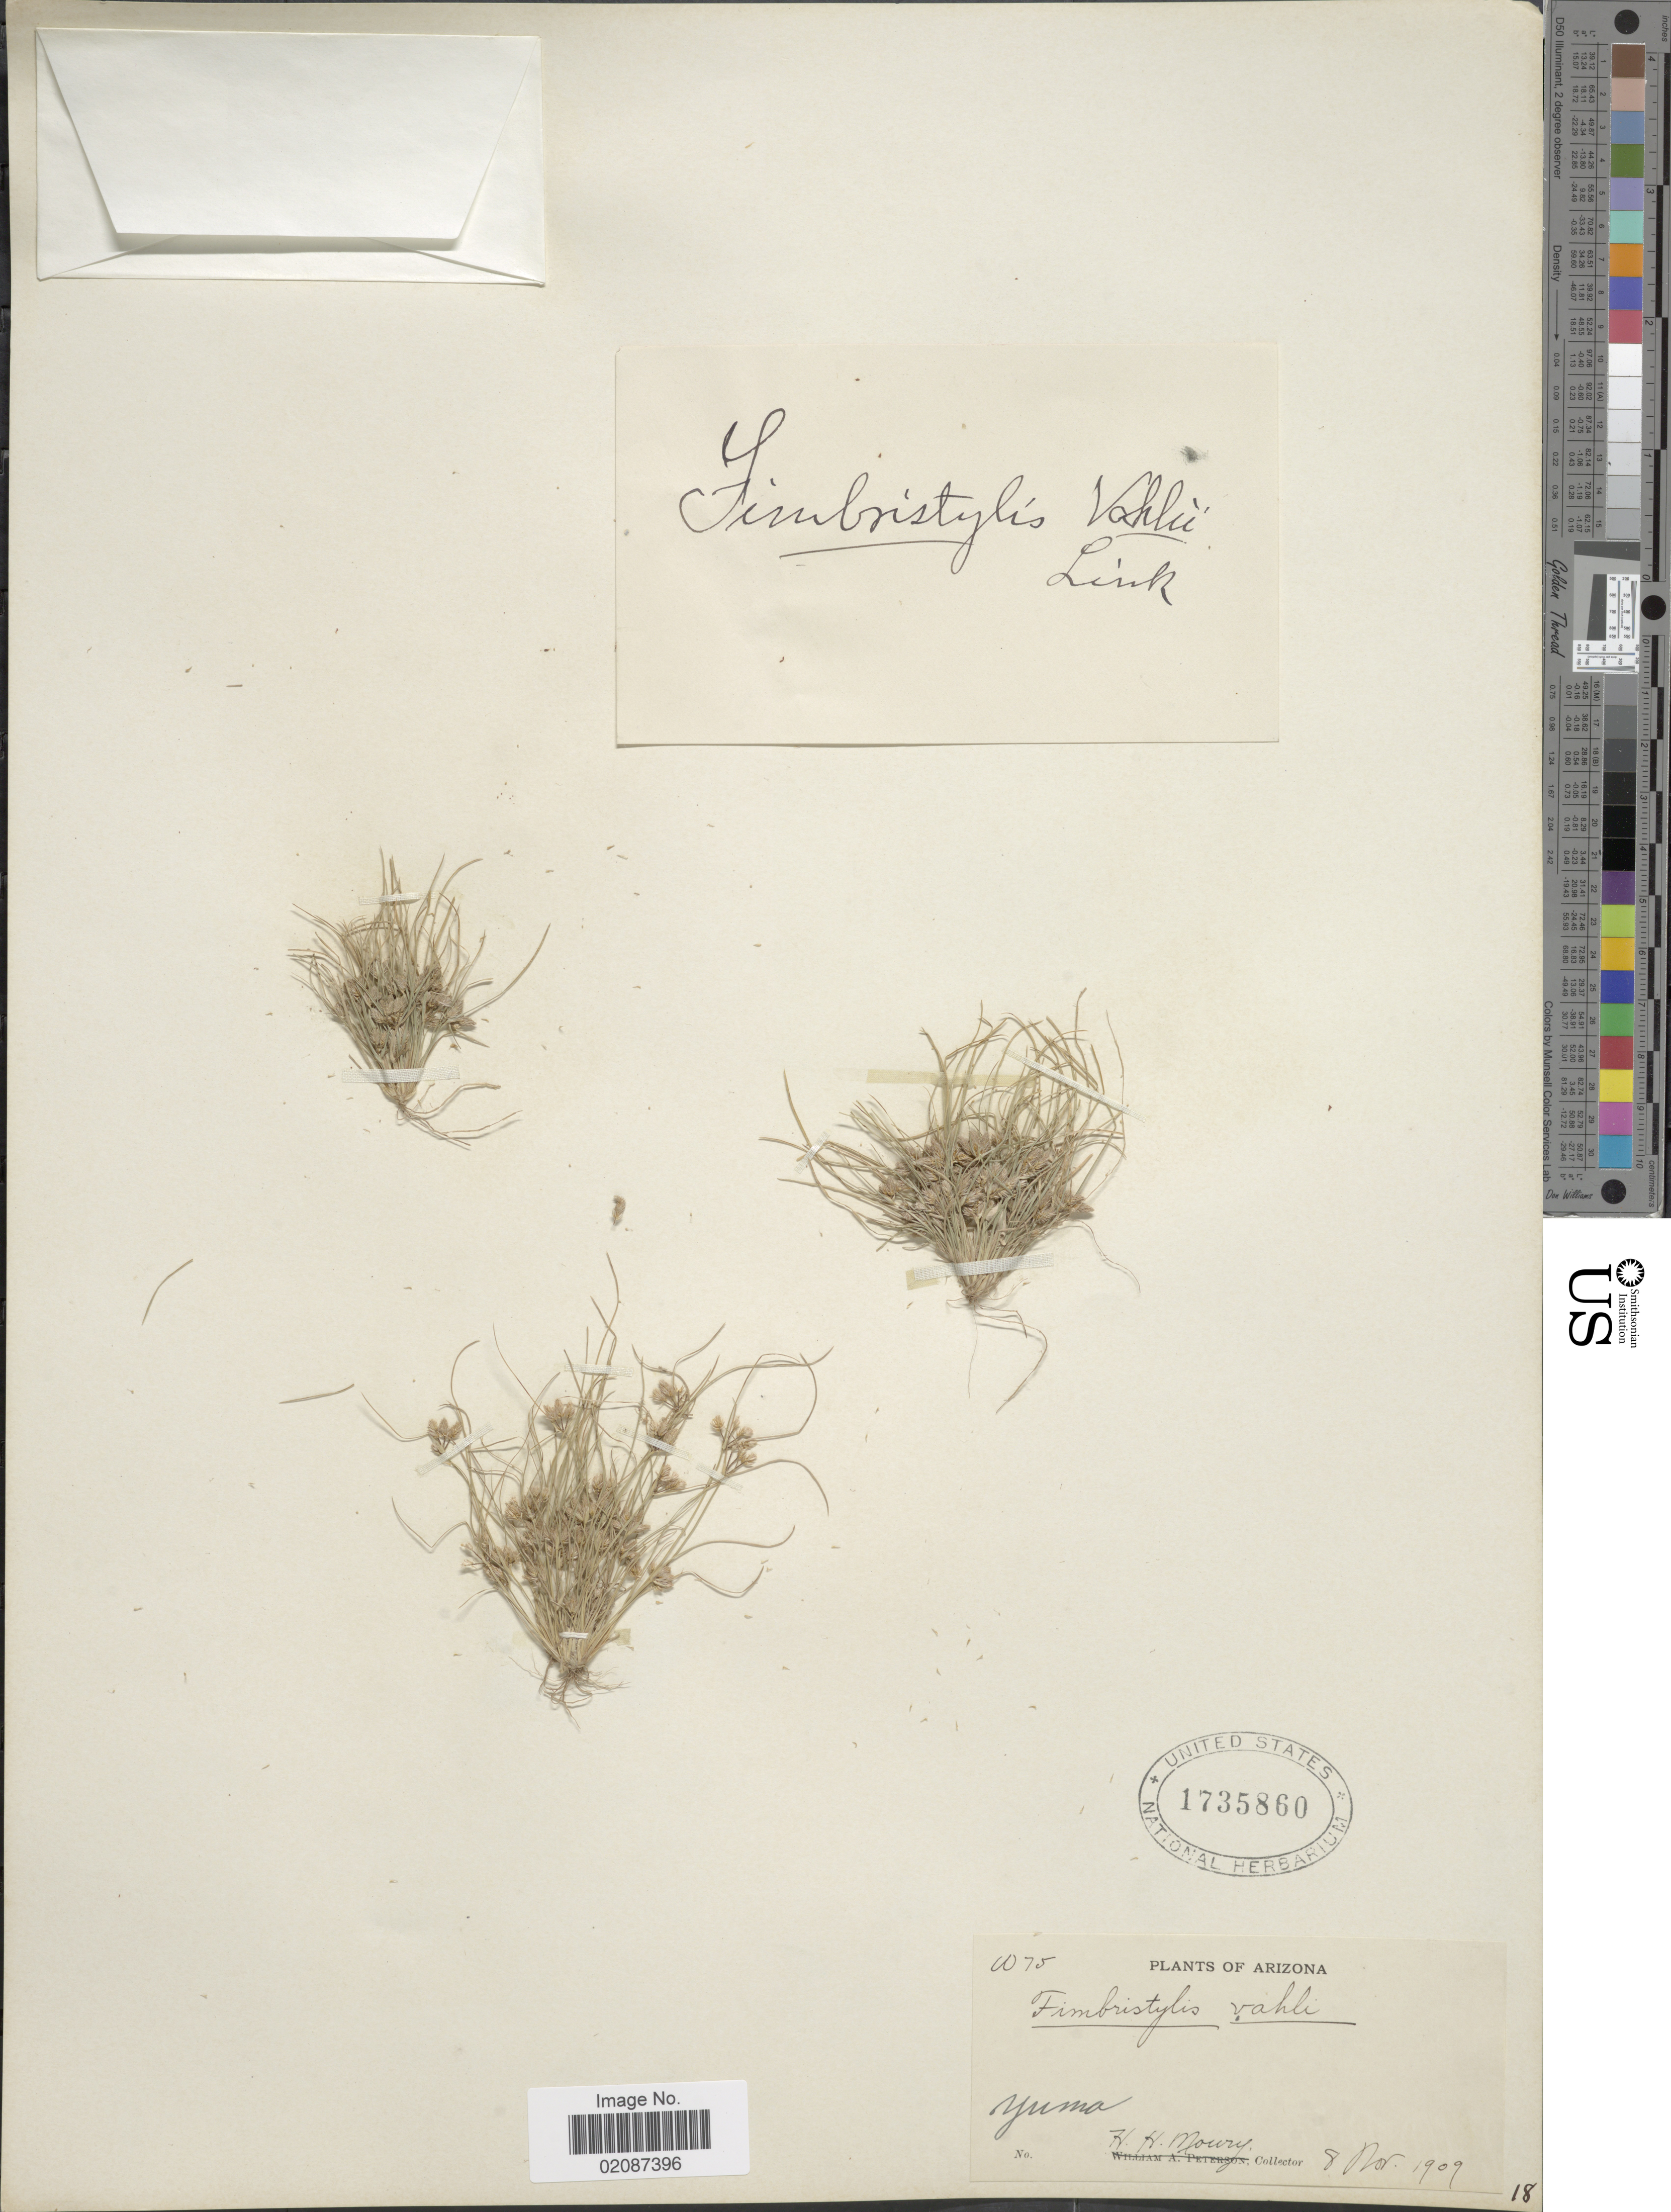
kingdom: Plantae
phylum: Tracheophyta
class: Liliopsida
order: Poales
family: Cyperaceae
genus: Fimbristylis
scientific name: Fimbristylis vahlii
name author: (Lam.) Link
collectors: H. Moury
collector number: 1075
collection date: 1909-11-08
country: United States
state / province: Arizona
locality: Yuma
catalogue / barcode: US 1735860